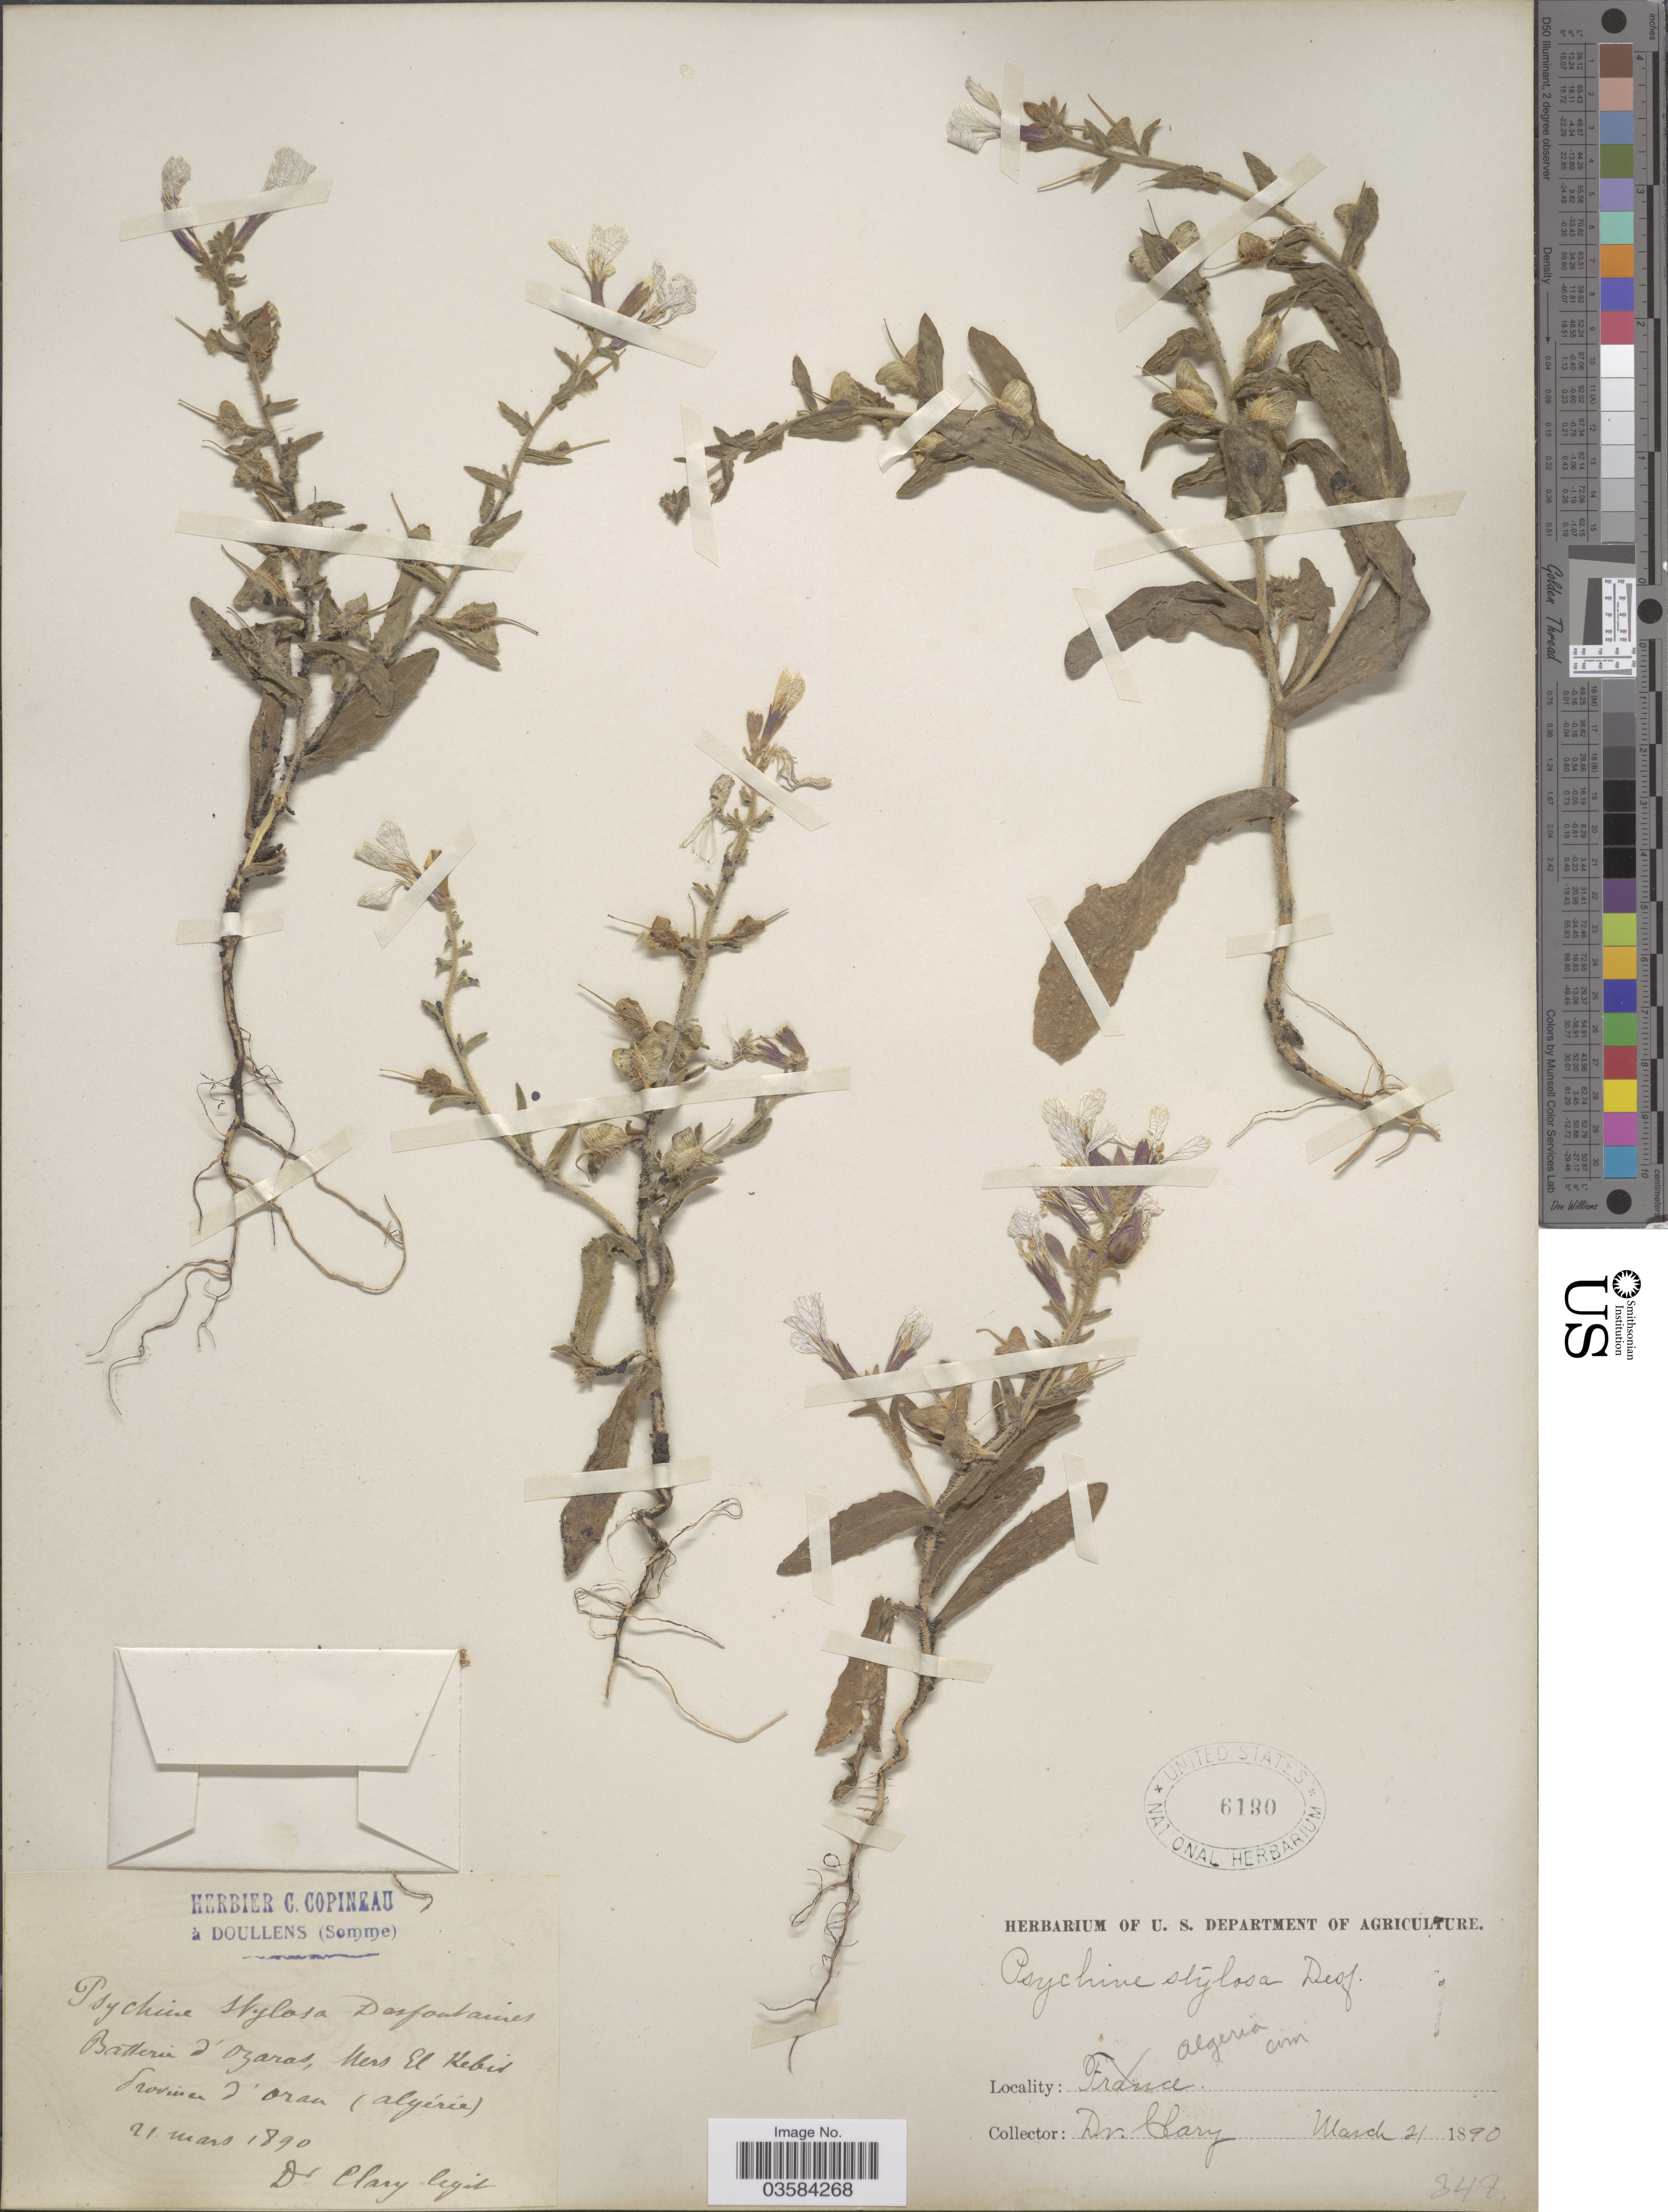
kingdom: Plantae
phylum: Tracheophyta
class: Magnoliopsida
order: Brassicales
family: Brassicaceae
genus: Psychine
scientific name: Psychine stylosa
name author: Desf.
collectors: Clary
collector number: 348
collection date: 1890-03-21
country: Algeria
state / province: Oran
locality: Batterie d'Ozaras, Mers el Kebir.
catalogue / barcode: US 6130